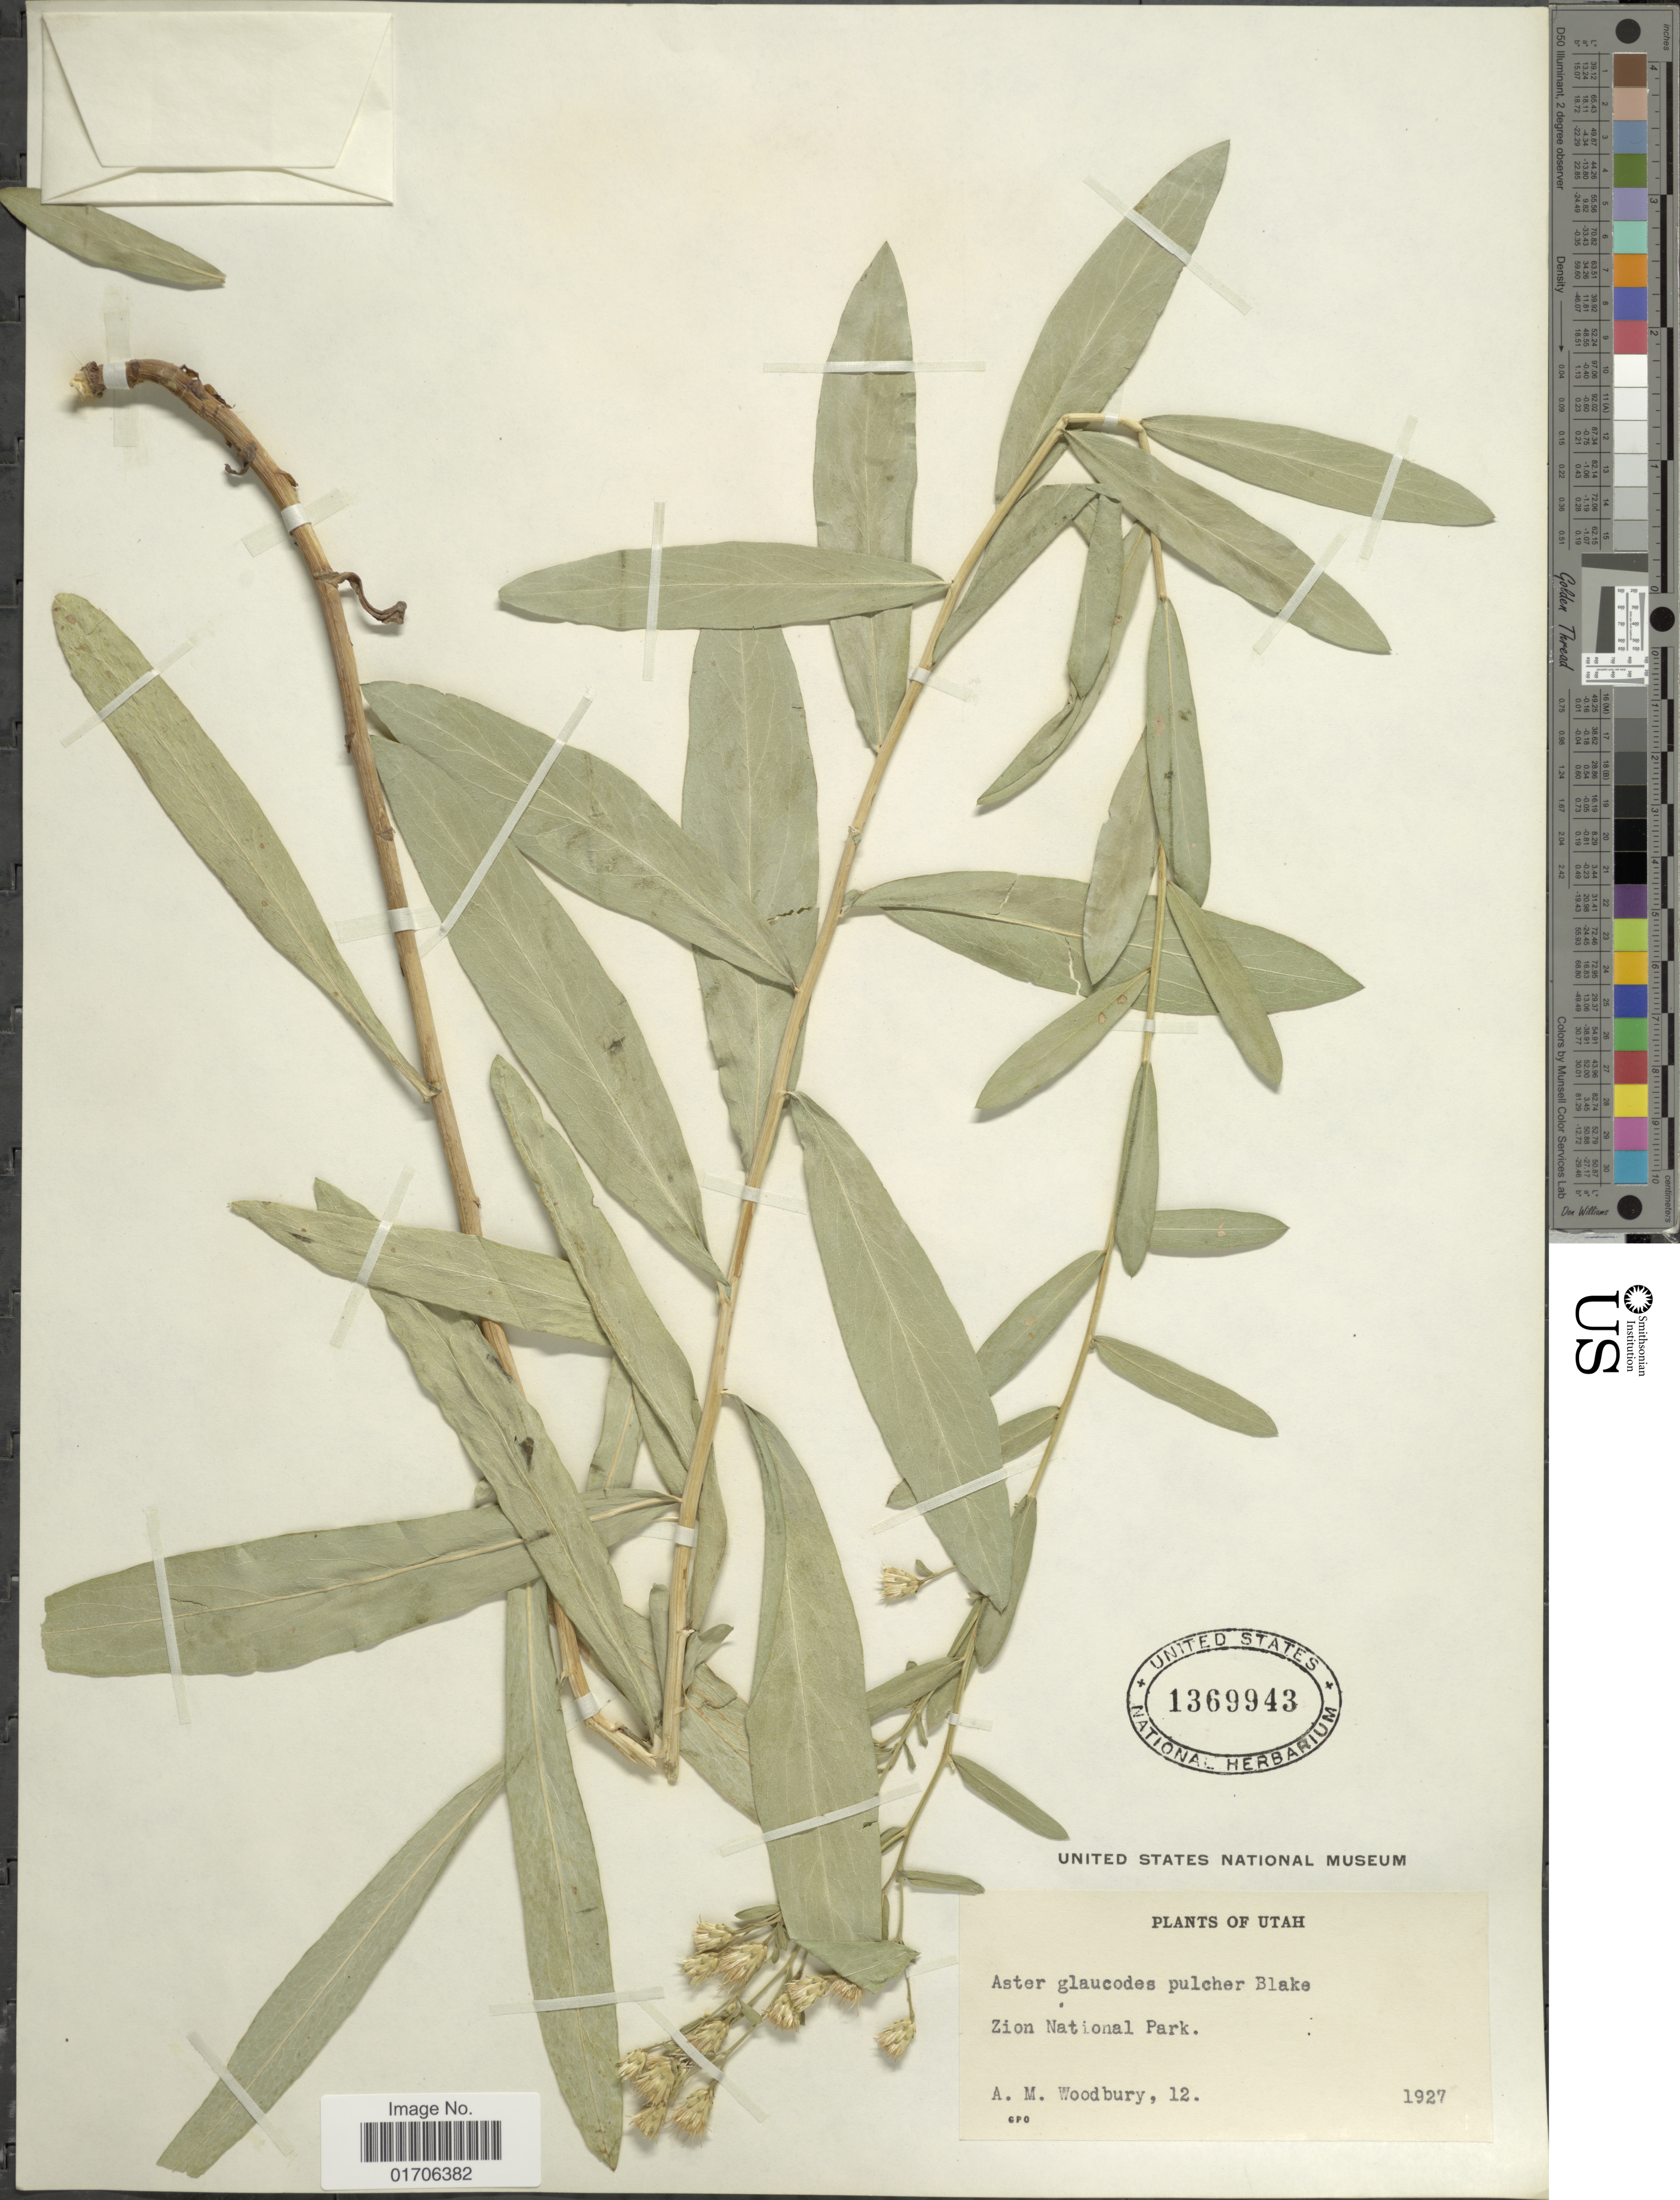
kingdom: Plantae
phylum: Tracheophyta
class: Magnoliopsida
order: Asterales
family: Asteraceae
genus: Eurybia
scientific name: Eurybia glauca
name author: (Nutt.) G.L. Nesom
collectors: A. M. Woodbury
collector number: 12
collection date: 1927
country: United States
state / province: Utah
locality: Zion National Park.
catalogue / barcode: US 1369943